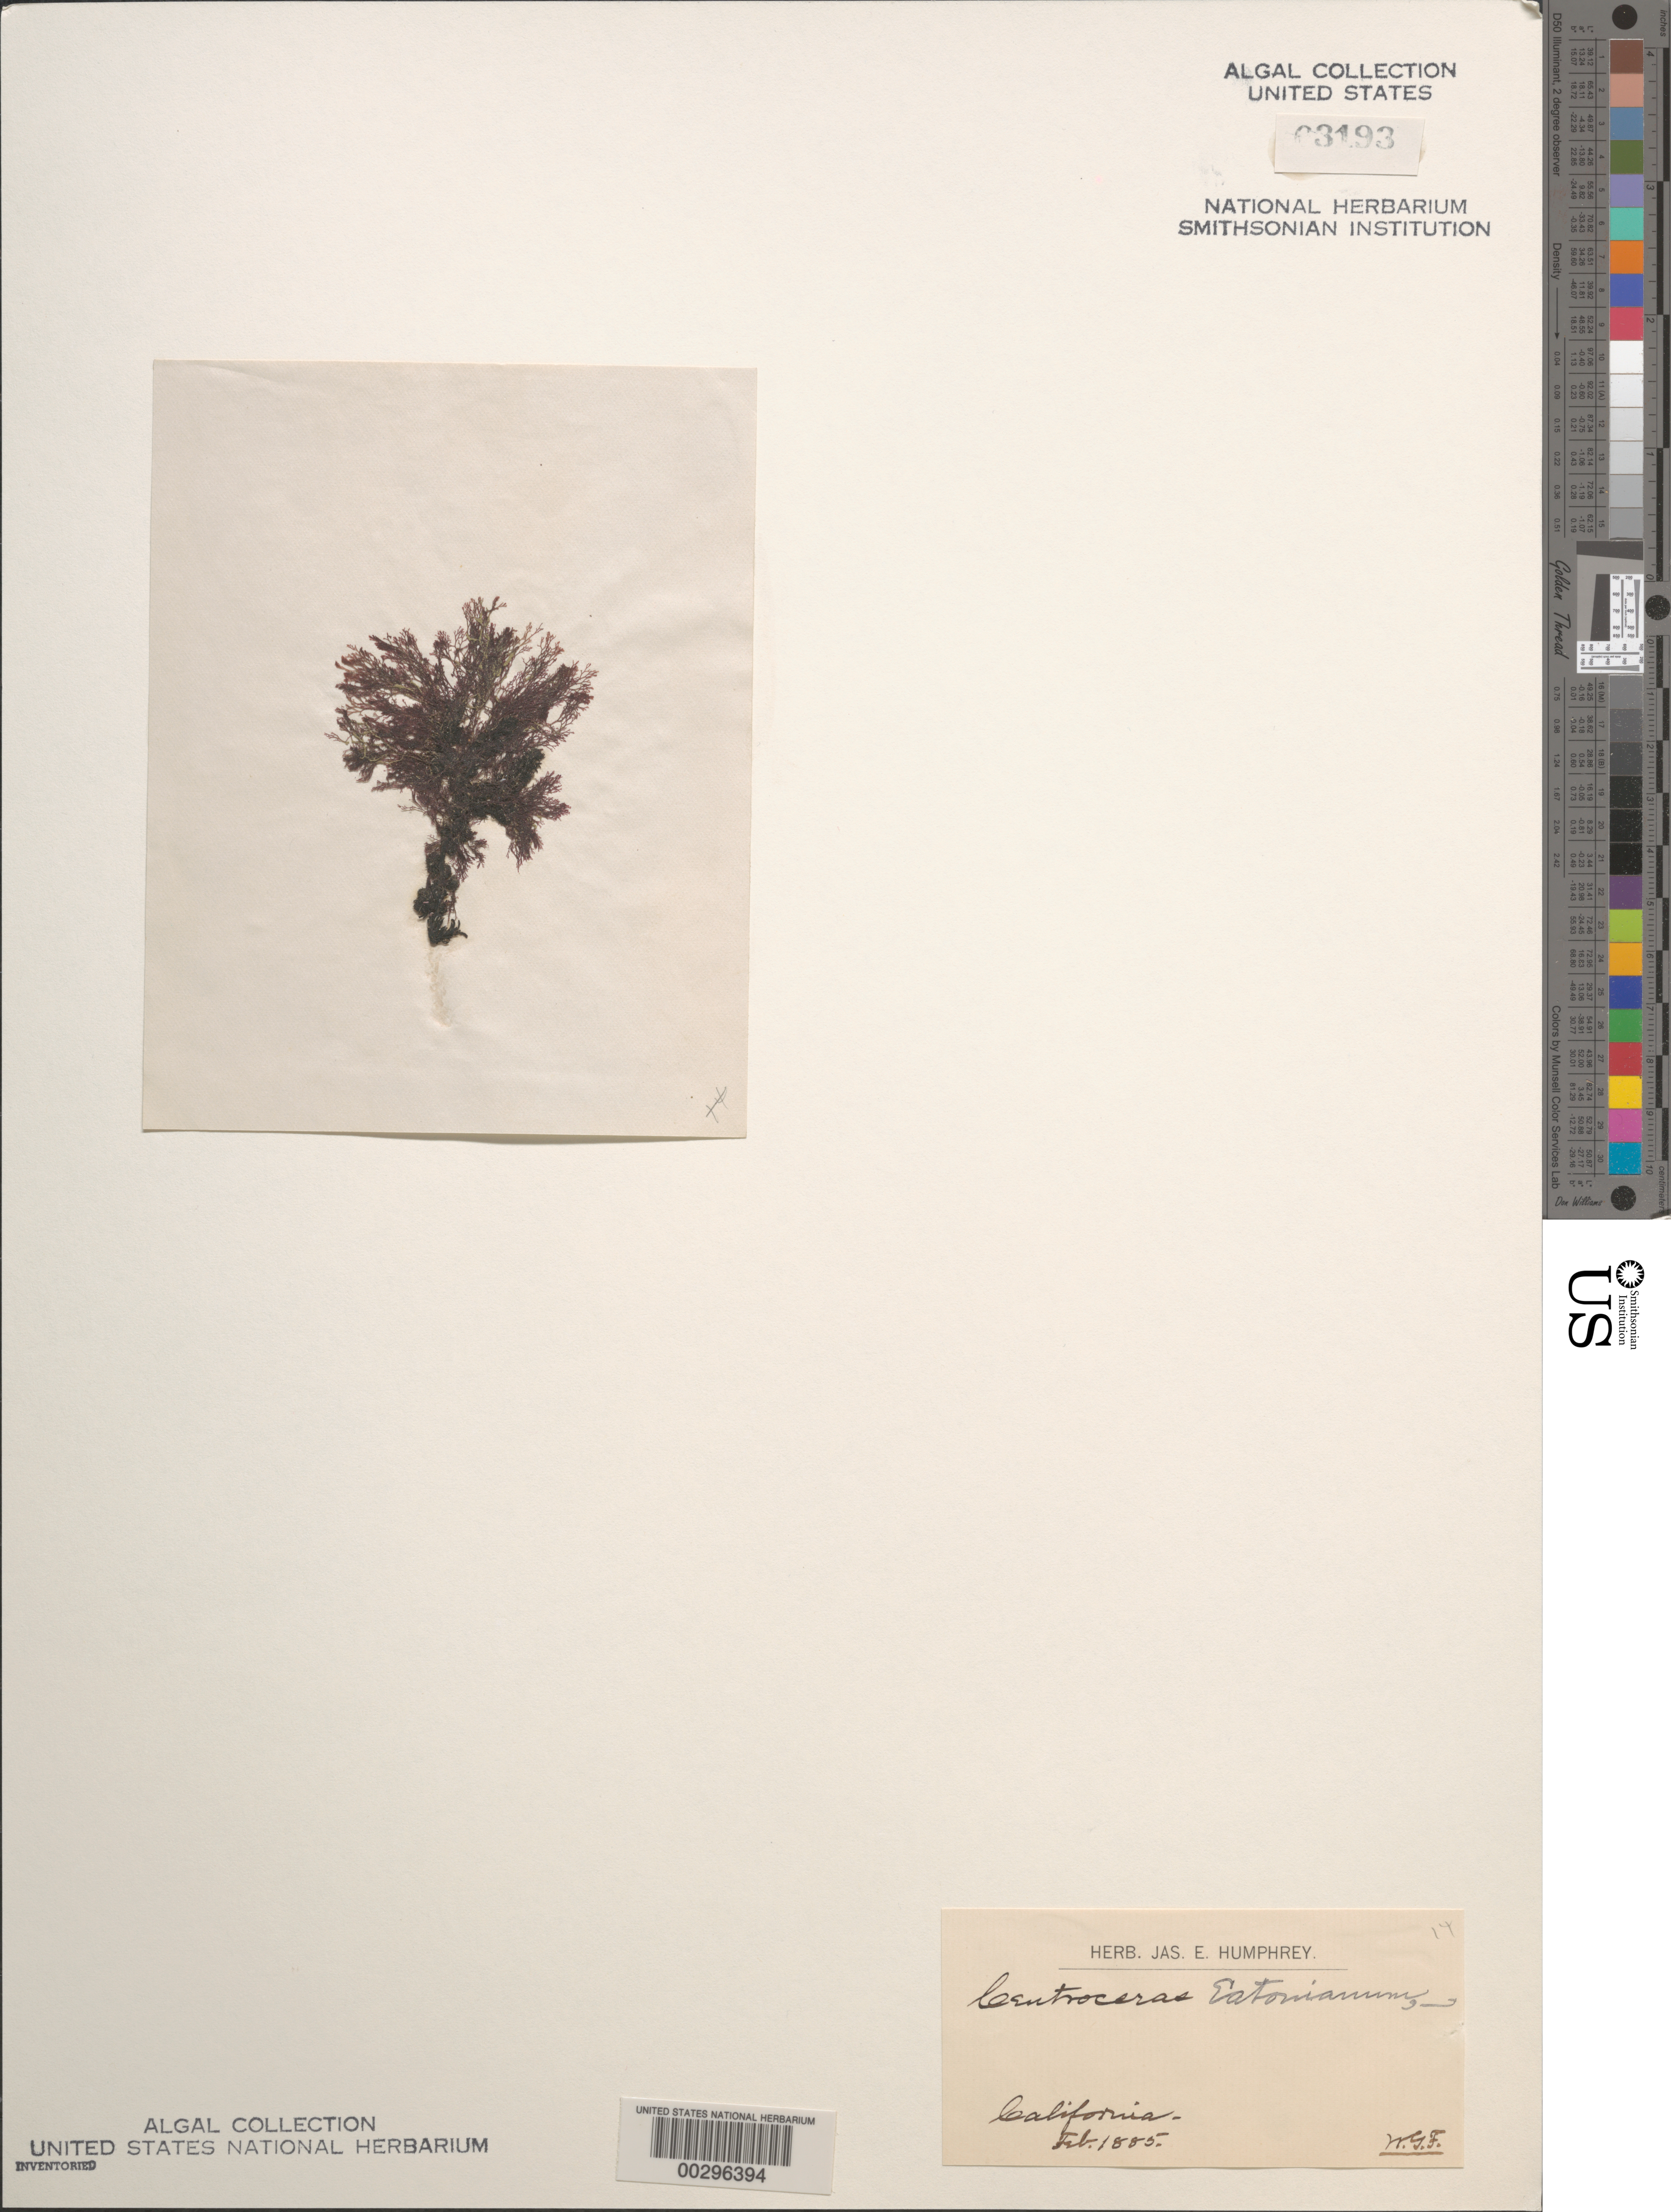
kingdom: Plantae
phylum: Rhodophyta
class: Florideophyceae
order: Ceramiales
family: Ceramiaceae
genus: Corallophila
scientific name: Corallophila eatoniana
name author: (Farl.) T.O. Cho et al.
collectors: W. G. Farlow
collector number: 14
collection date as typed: Feb 1885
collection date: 1885-02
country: United States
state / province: California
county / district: San Diego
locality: False Bay, San Diego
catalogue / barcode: US 3193